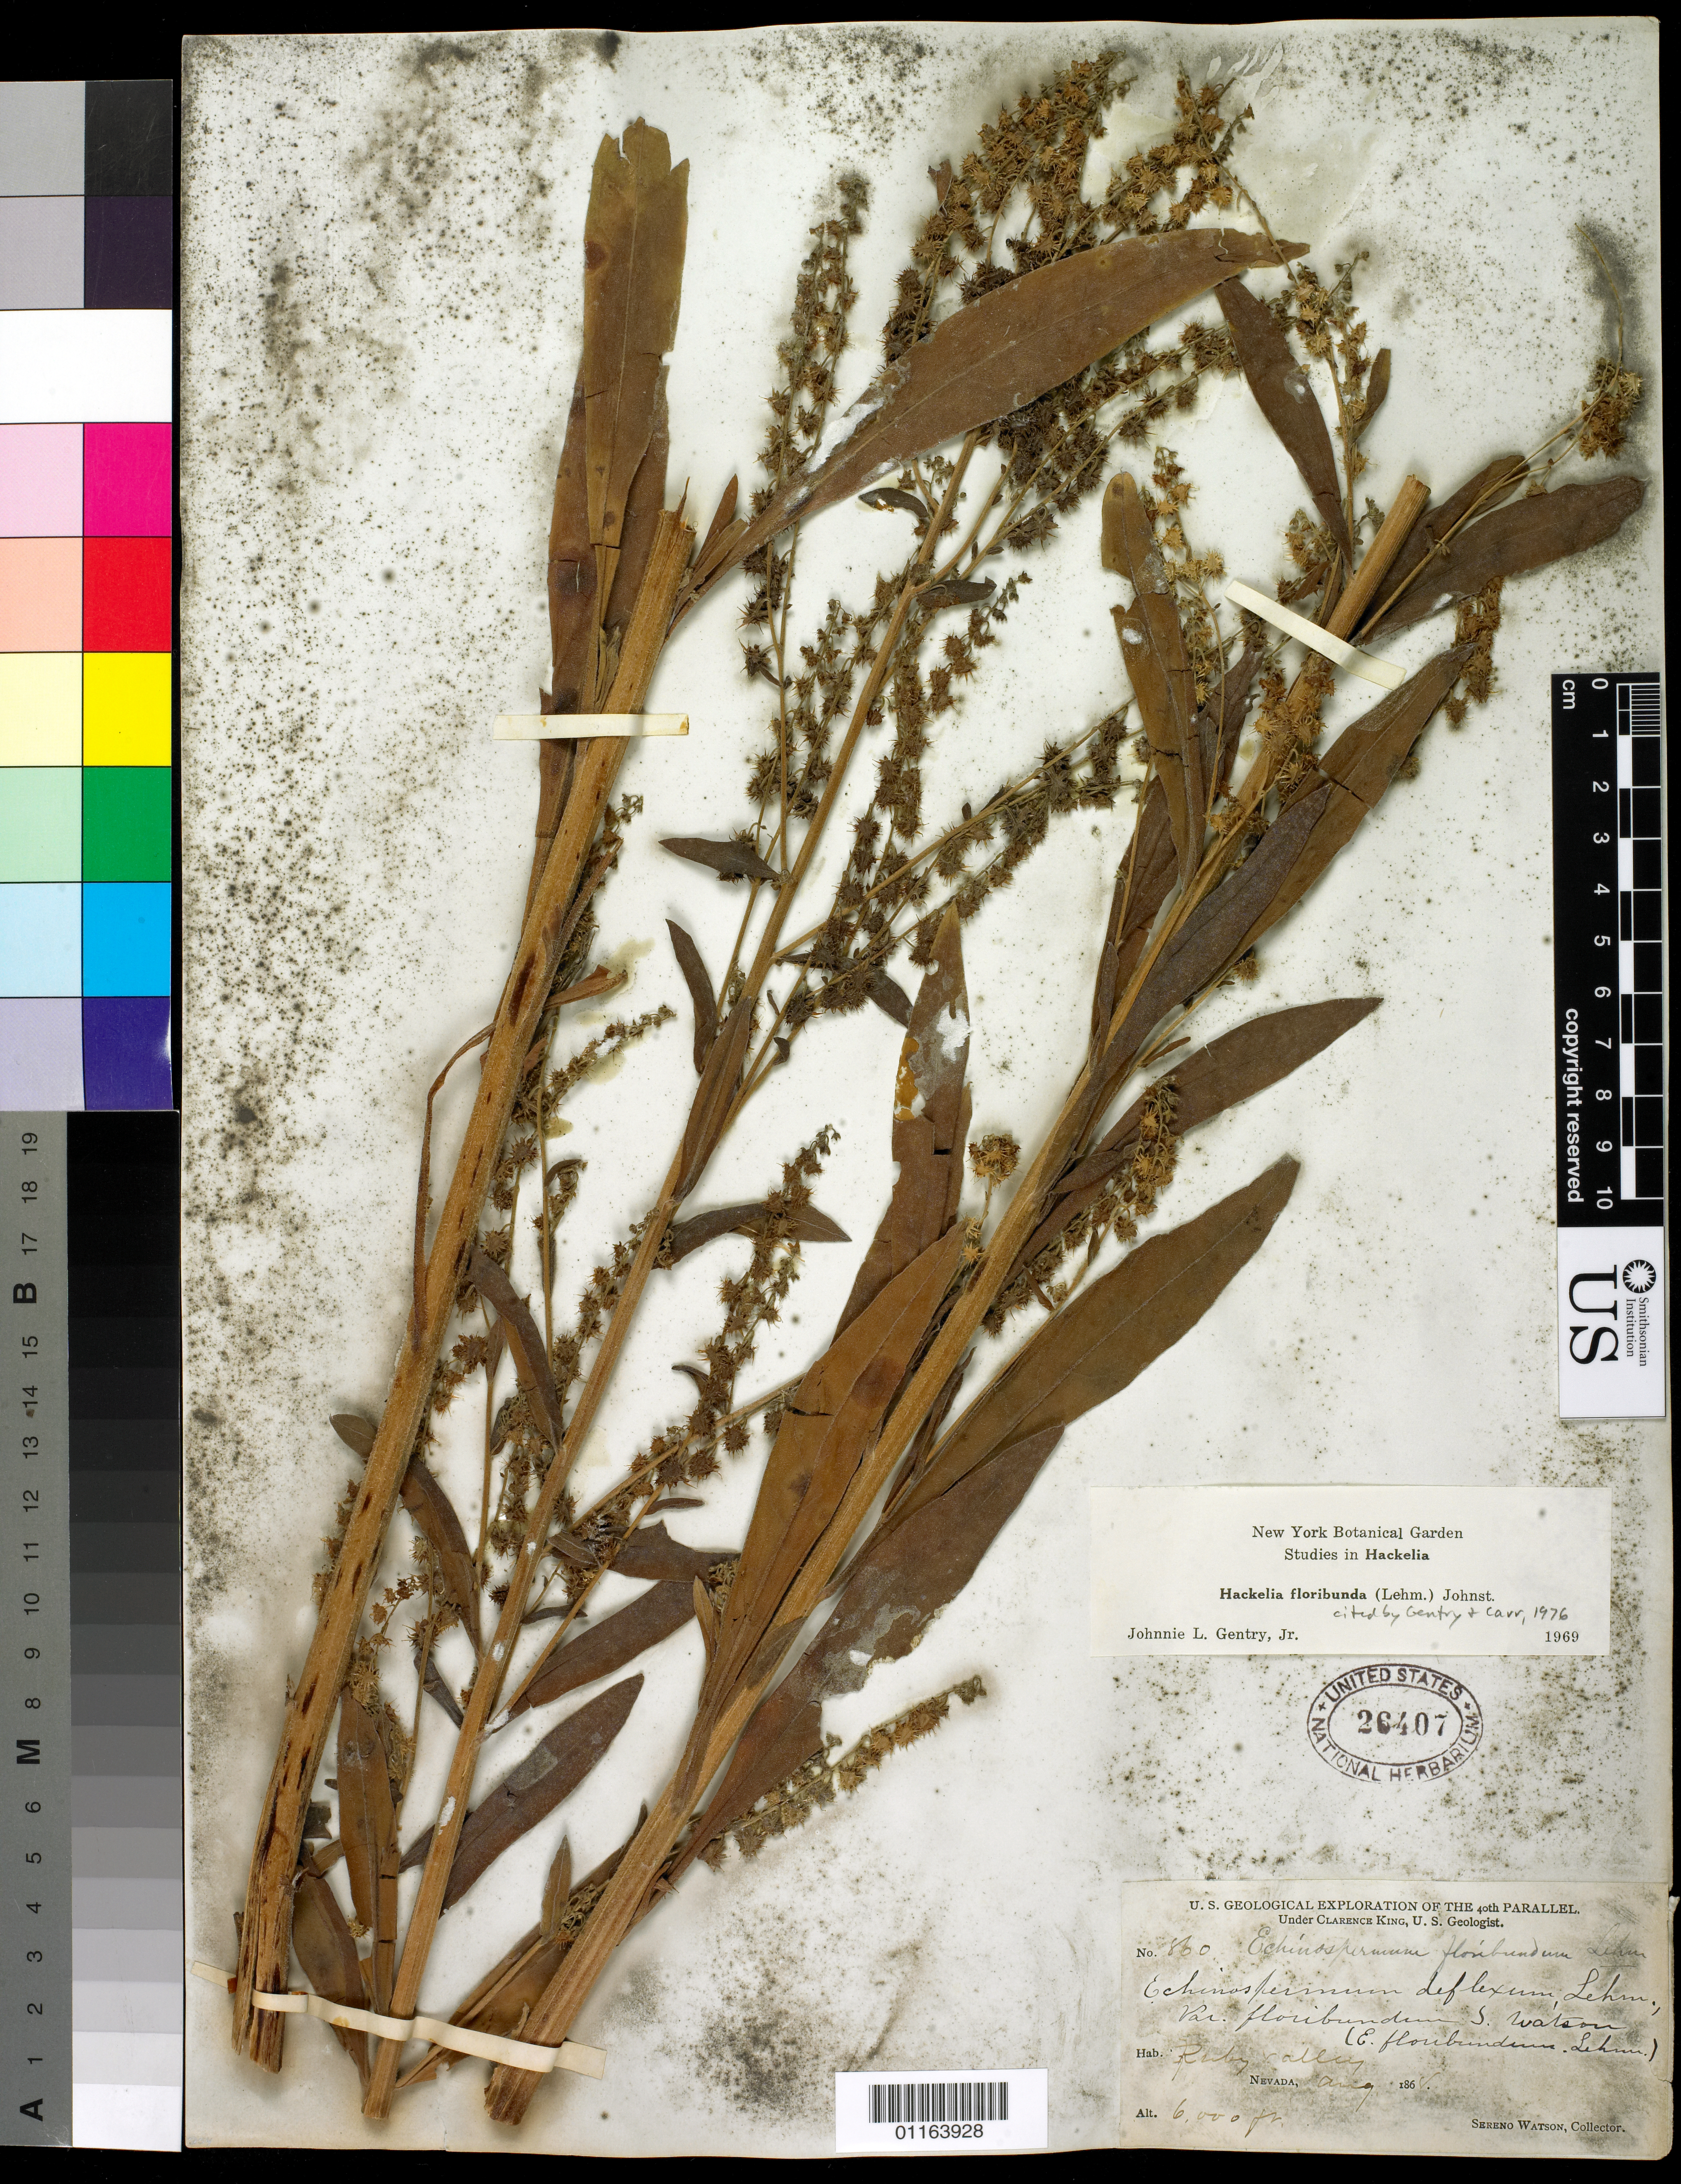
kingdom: Plantae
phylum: Tracheophyta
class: Magnoliopsida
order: Boraginales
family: Boraginaceae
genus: Hackelia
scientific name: Hackelia floribunda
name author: (Lehm.) I.M. Johnst.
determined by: Gentry, J. L.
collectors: S. Watson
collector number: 860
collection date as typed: Aug 1868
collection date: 1868-08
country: United States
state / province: Nevada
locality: Ruby Valley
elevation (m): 1829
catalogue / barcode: US 26407